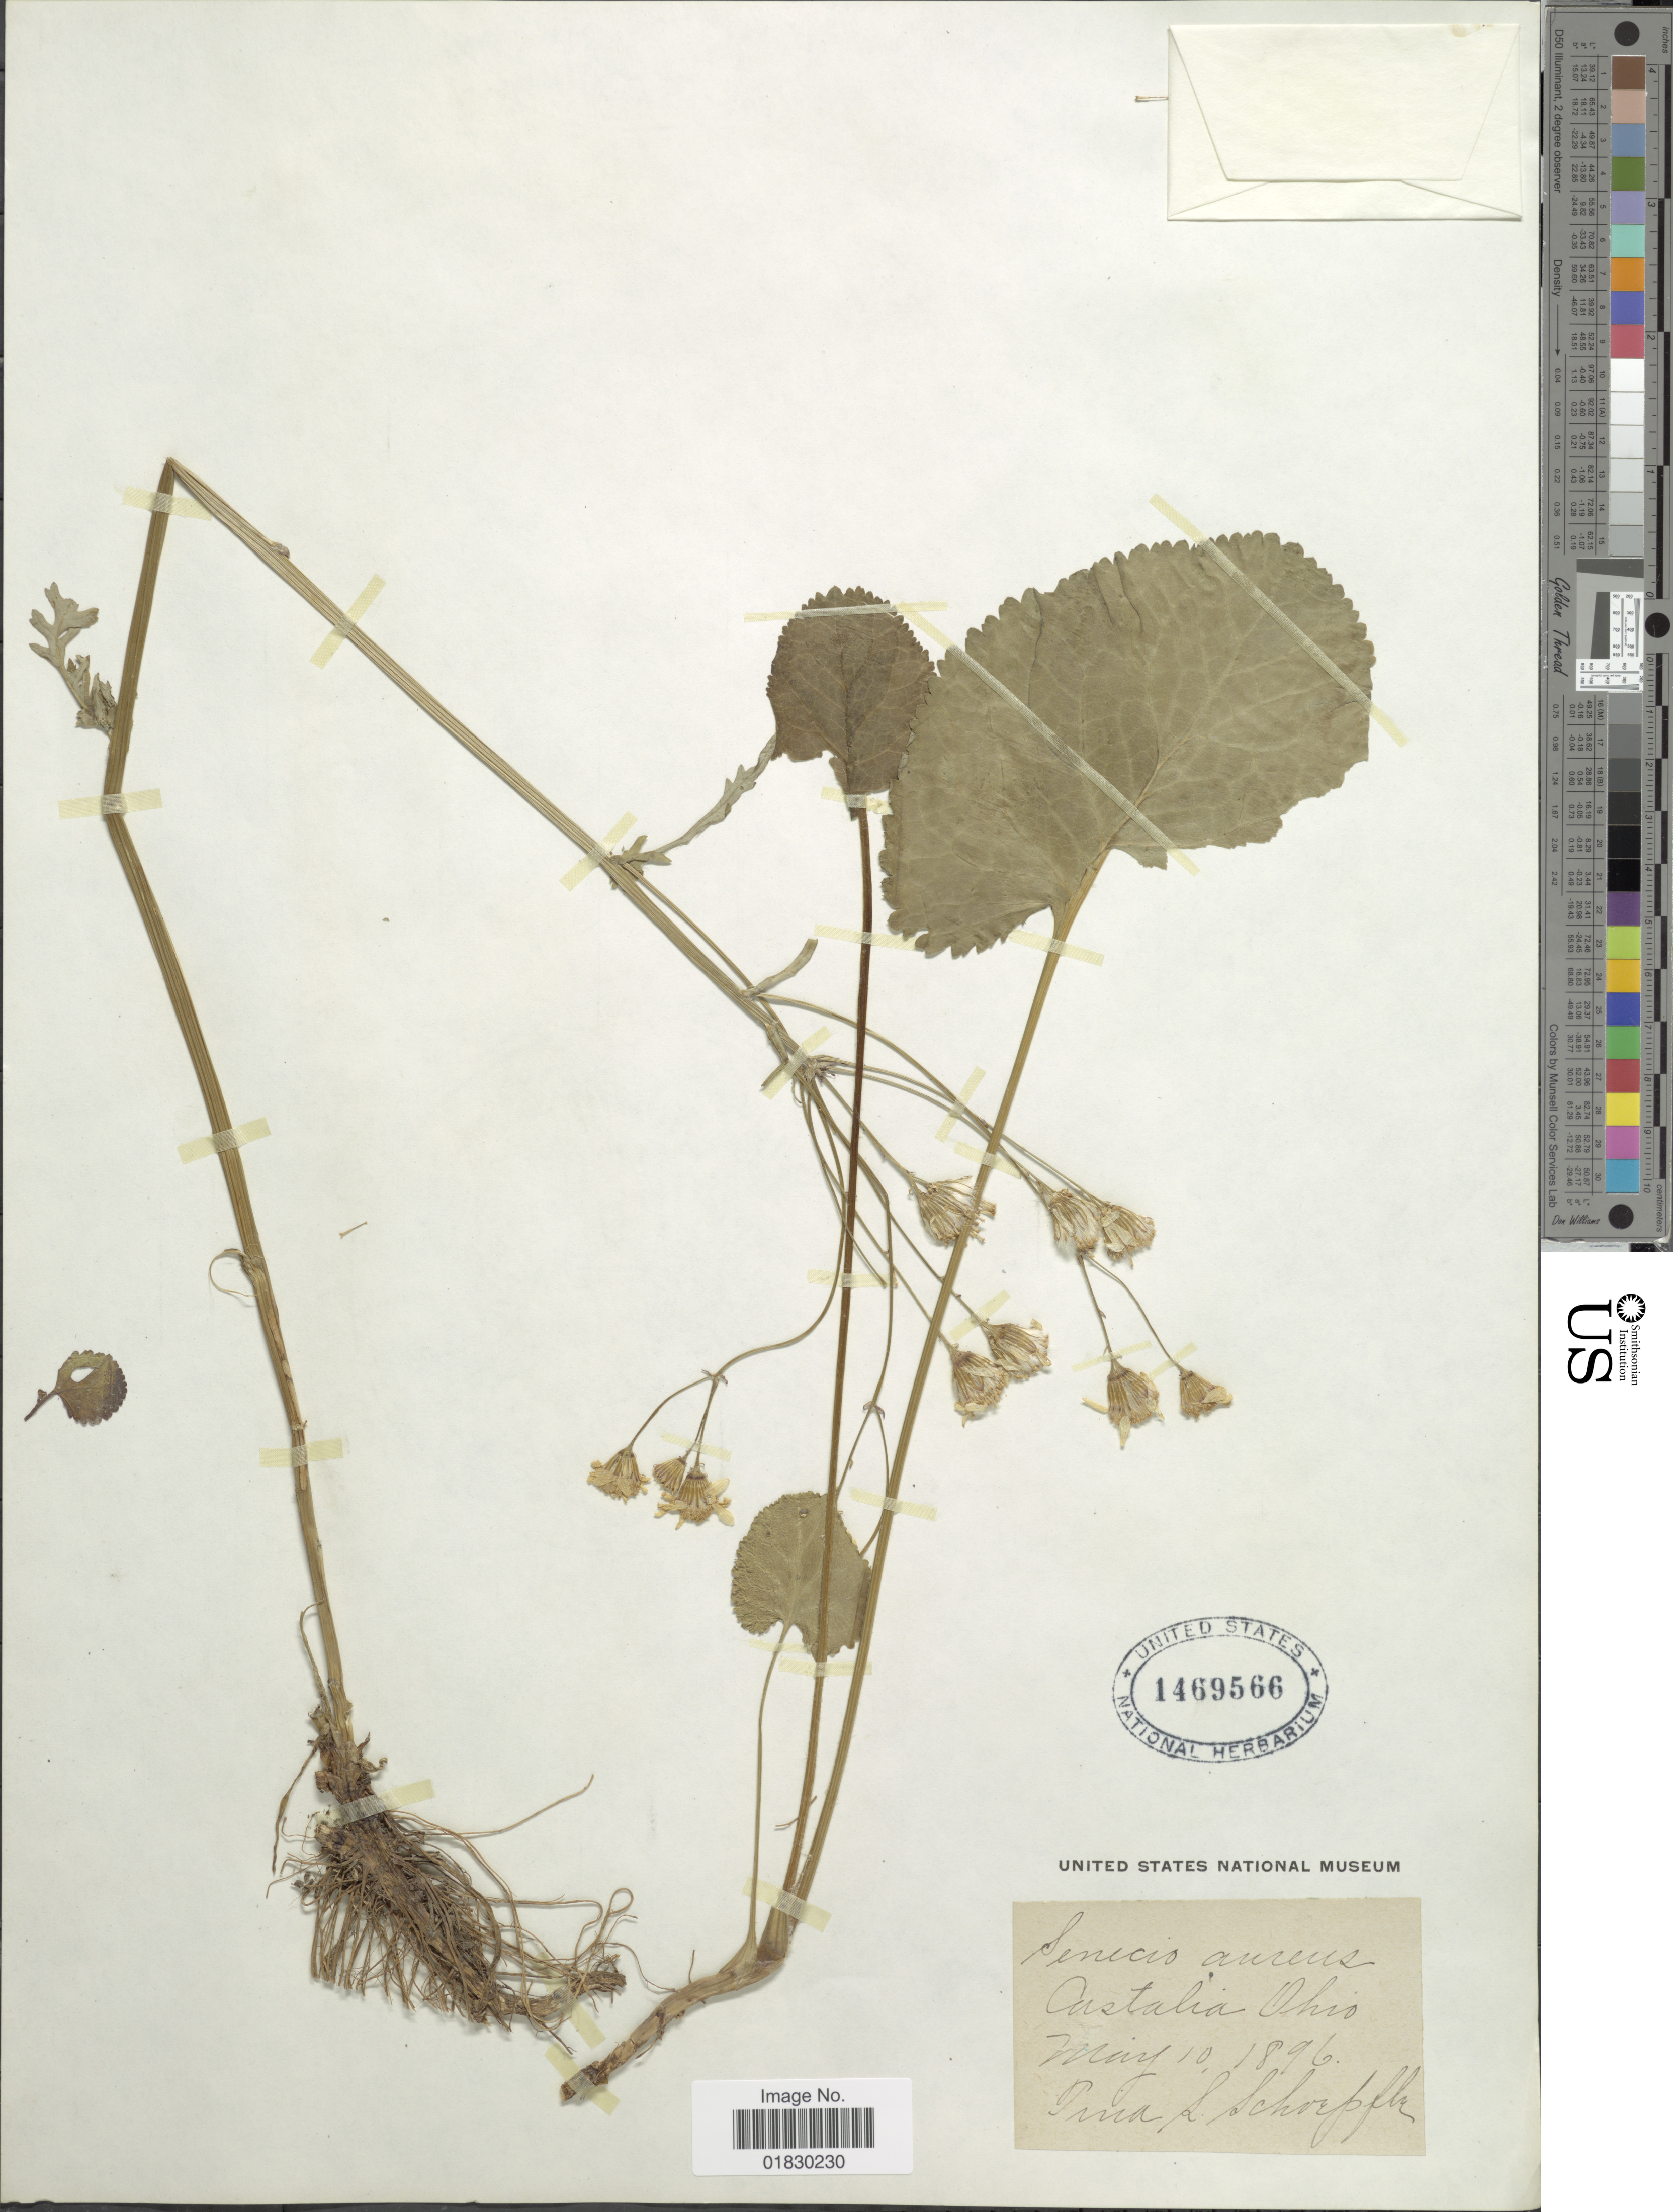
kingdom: Plantae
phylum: Tracheophyta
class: Magnoliopsida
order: Asterales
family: Asteraceae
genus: Packera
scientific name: Packera aurea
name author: (L.) Á. Löve & D. Löve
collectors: T. Schorpflr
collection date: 1896-05-10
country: United States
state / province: Ohio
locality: Castalia, Ohio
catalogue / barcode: US 1469566